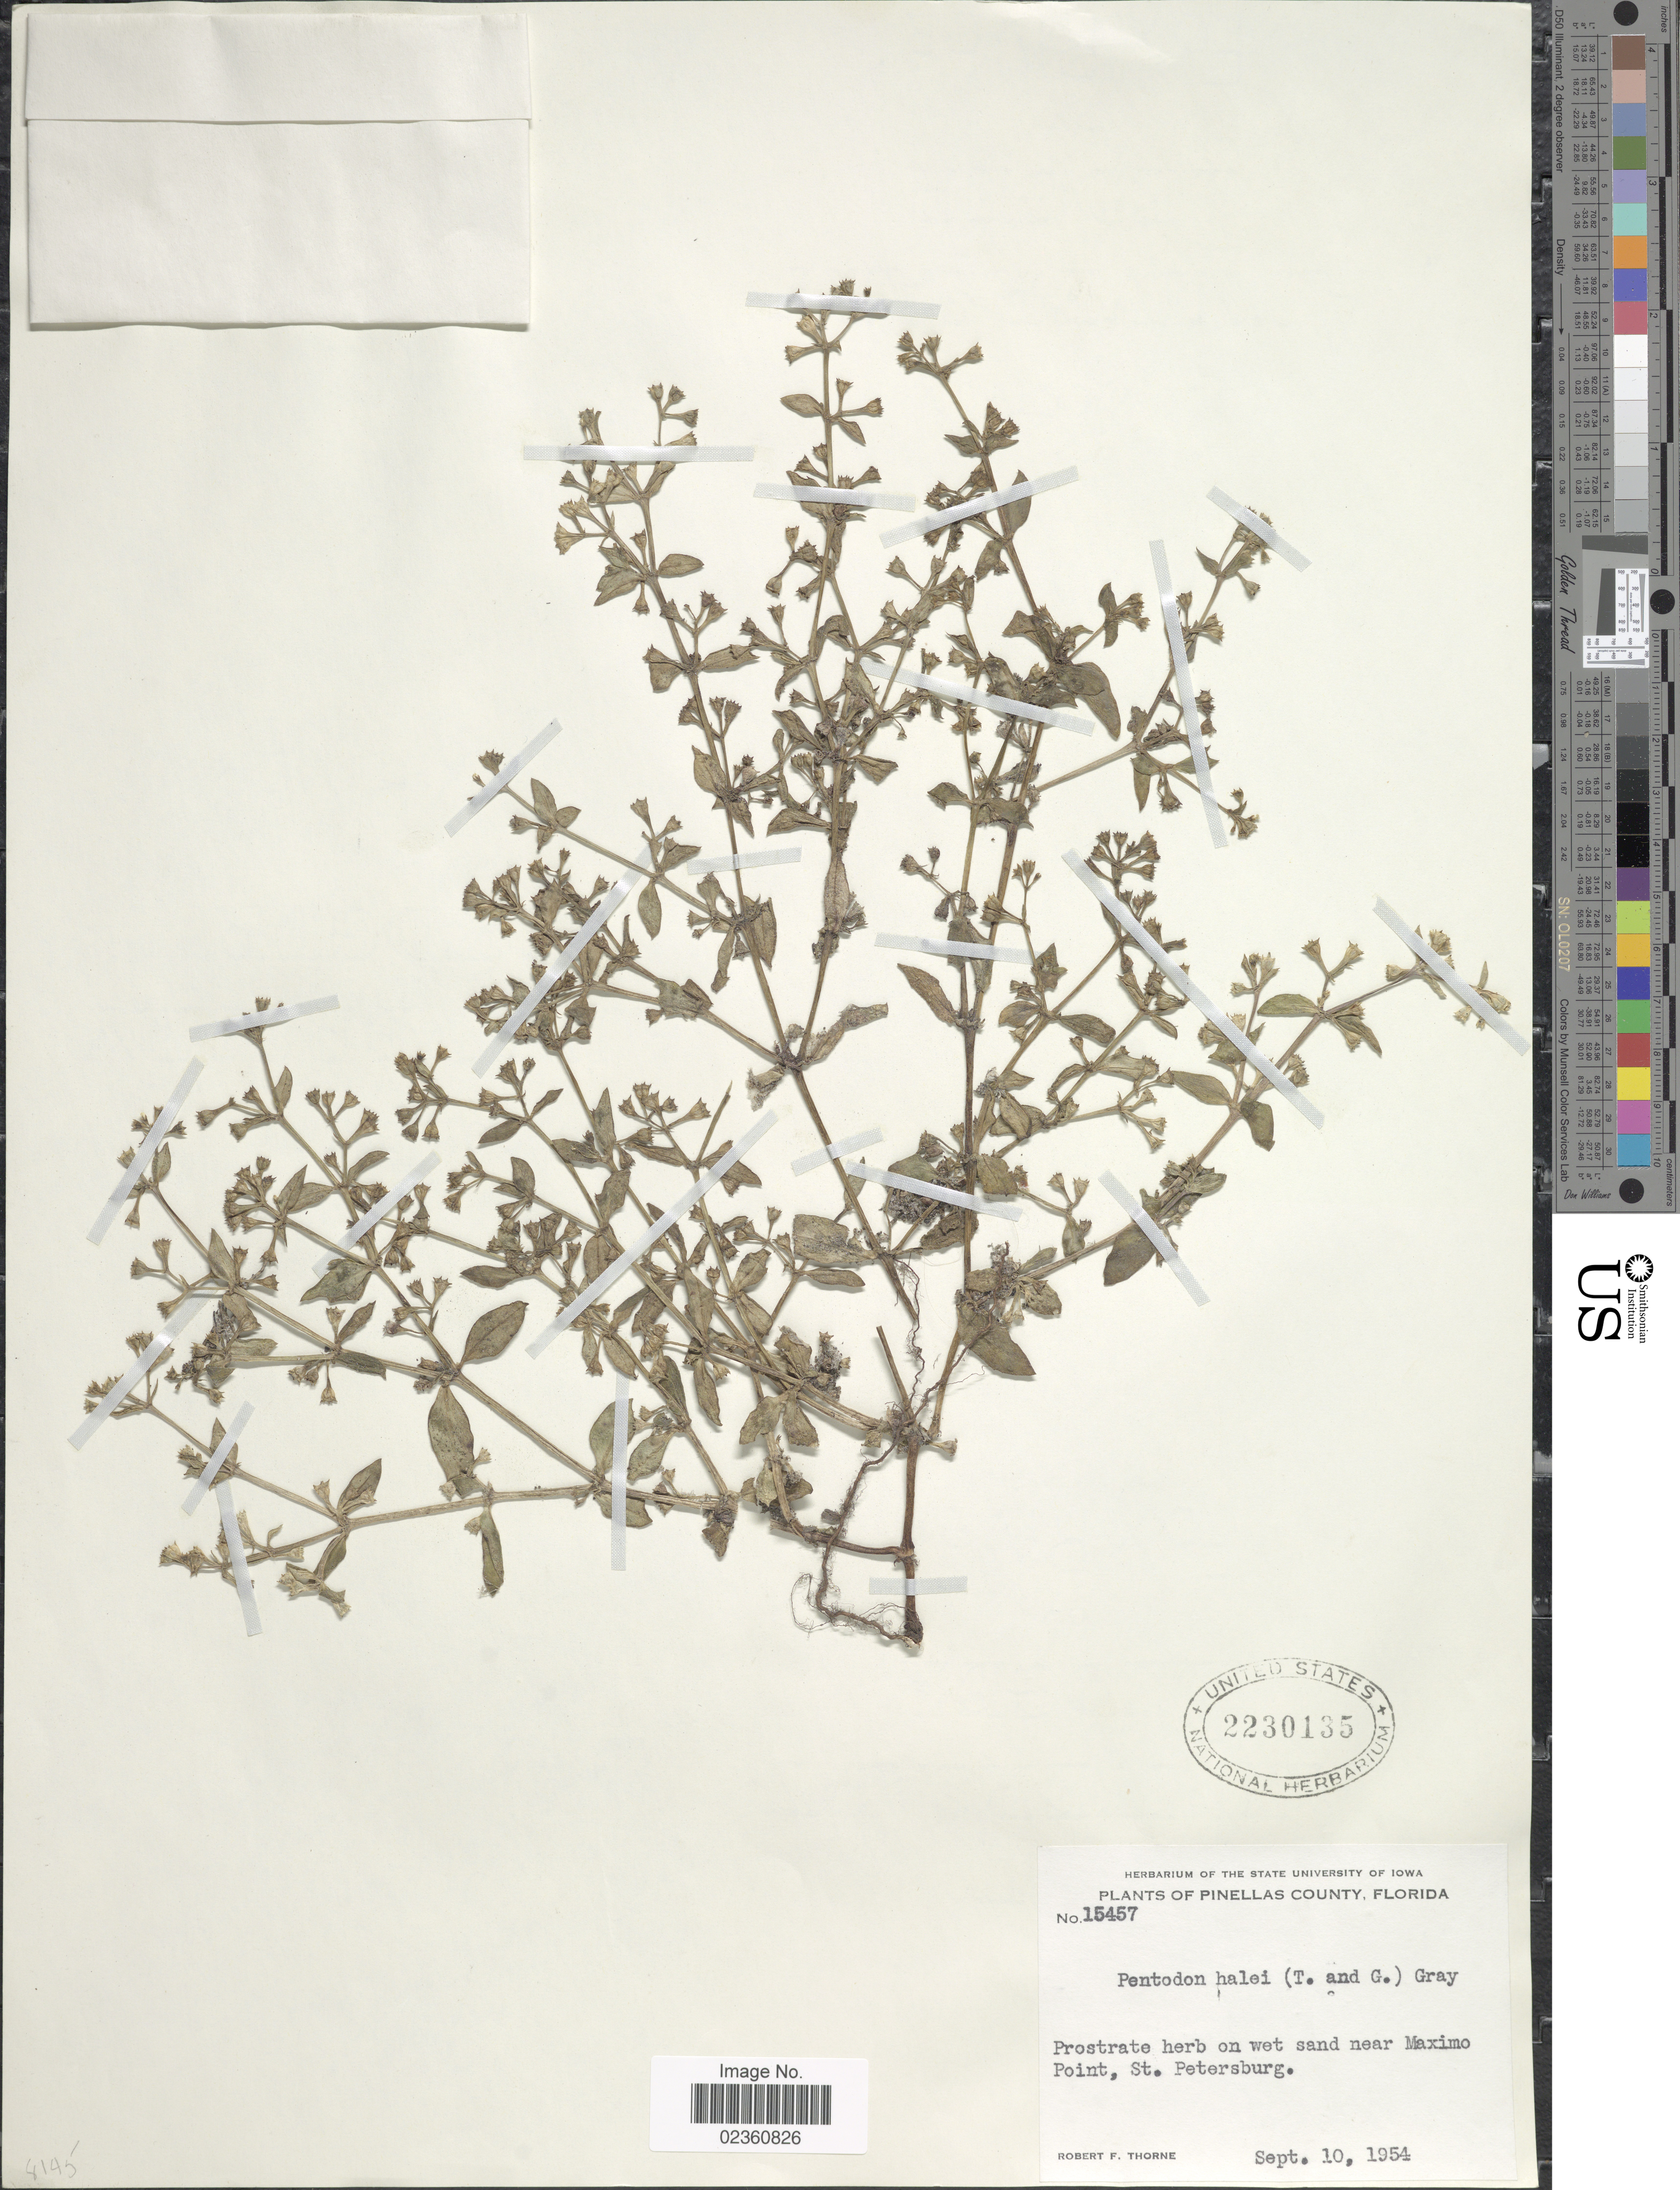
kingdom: Plantae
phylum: Tracheophyta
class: Magnoliopsida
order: Gentianales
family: Rubiaceae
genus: Pentodon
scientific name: Pentodon halei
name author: A. Gray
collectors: R. F. Thorne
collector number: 15457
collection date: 1954-09-10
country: United States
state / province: Florida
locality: Pinellas County, on wet sand near Maximo Point, St. Petersburg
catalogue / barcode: US 2230135